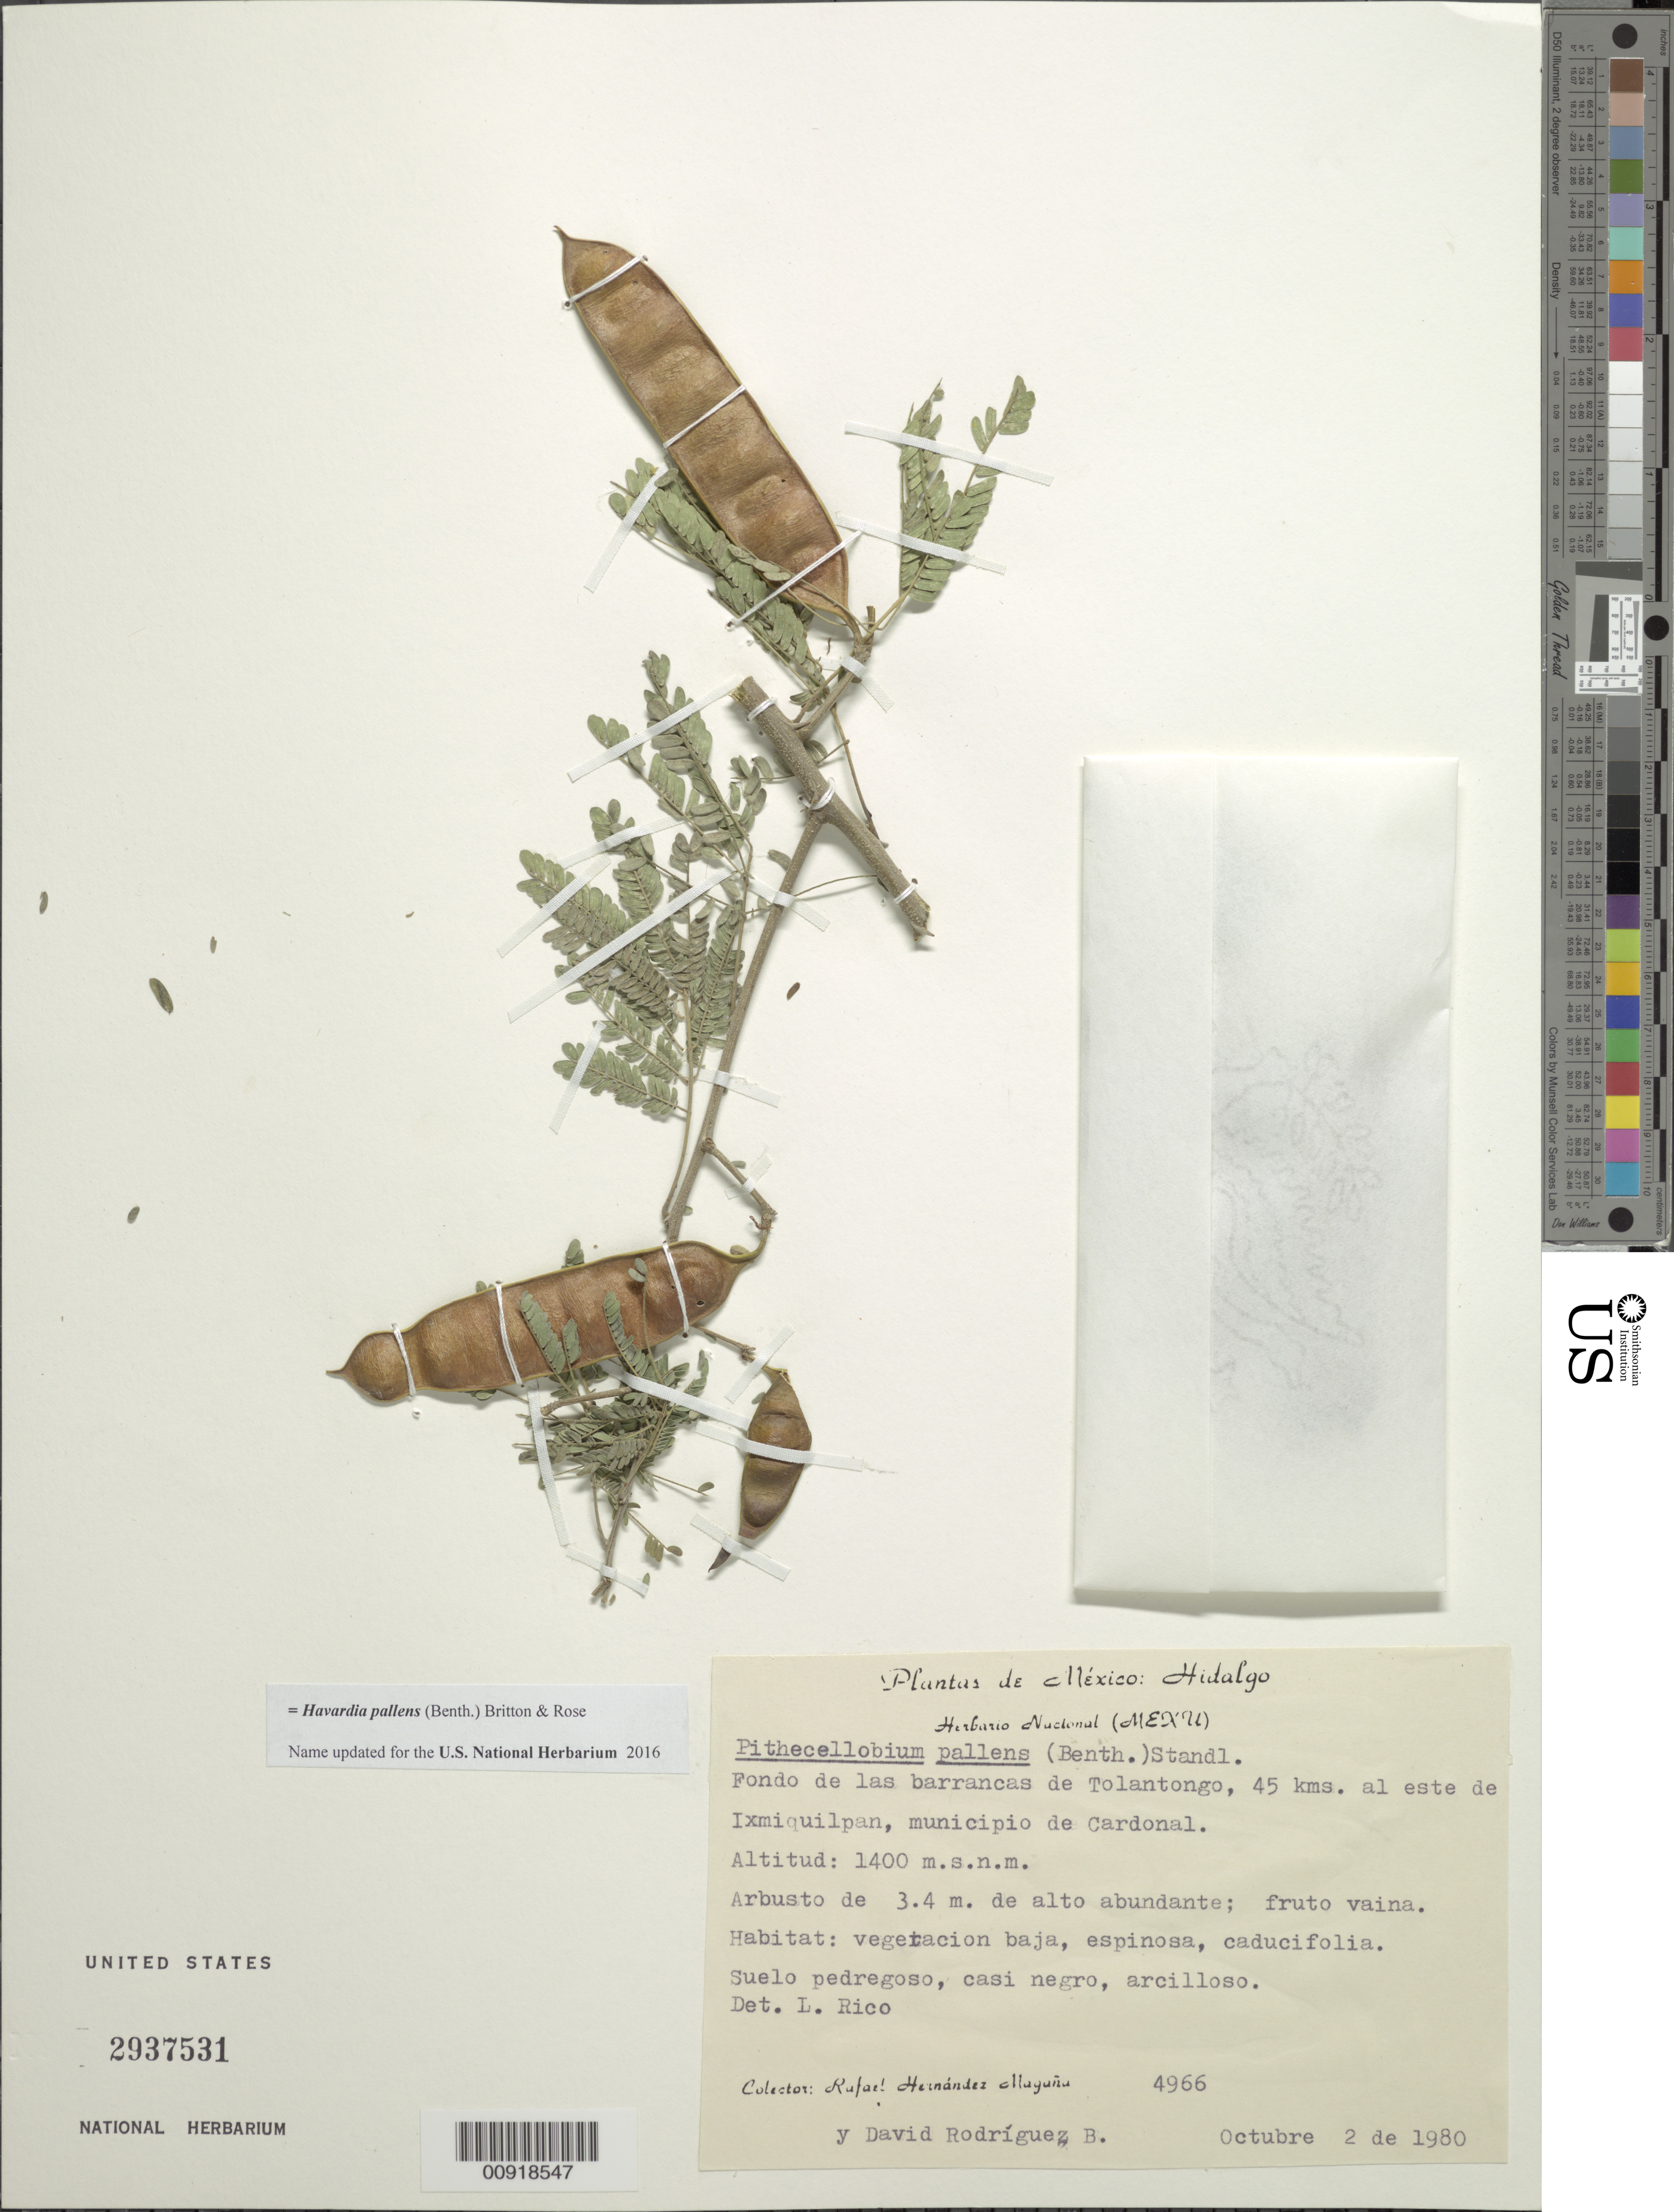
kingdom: Plantae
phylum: Tracheophyta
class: Magnoliopsida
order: Fabales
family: Fabaceae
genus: Havardia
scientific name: Havardia pallens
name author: (Benth.) Britton & Rose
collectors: R. M. Hernandez & D. Rodriguez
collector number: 4966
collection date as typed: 02 Oct 1980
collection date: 1980-10-02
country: Mexico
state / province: Hidalgo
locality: Fondo de las barrancas de Tolantongo, 45 km. al este de Ixmiquilpan, municipio de Cardonal.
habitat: Vegetación baja, espinosa, caducifolia. Suelo pedregoso, casi negro, arcilloso.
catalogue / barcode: US 2937531